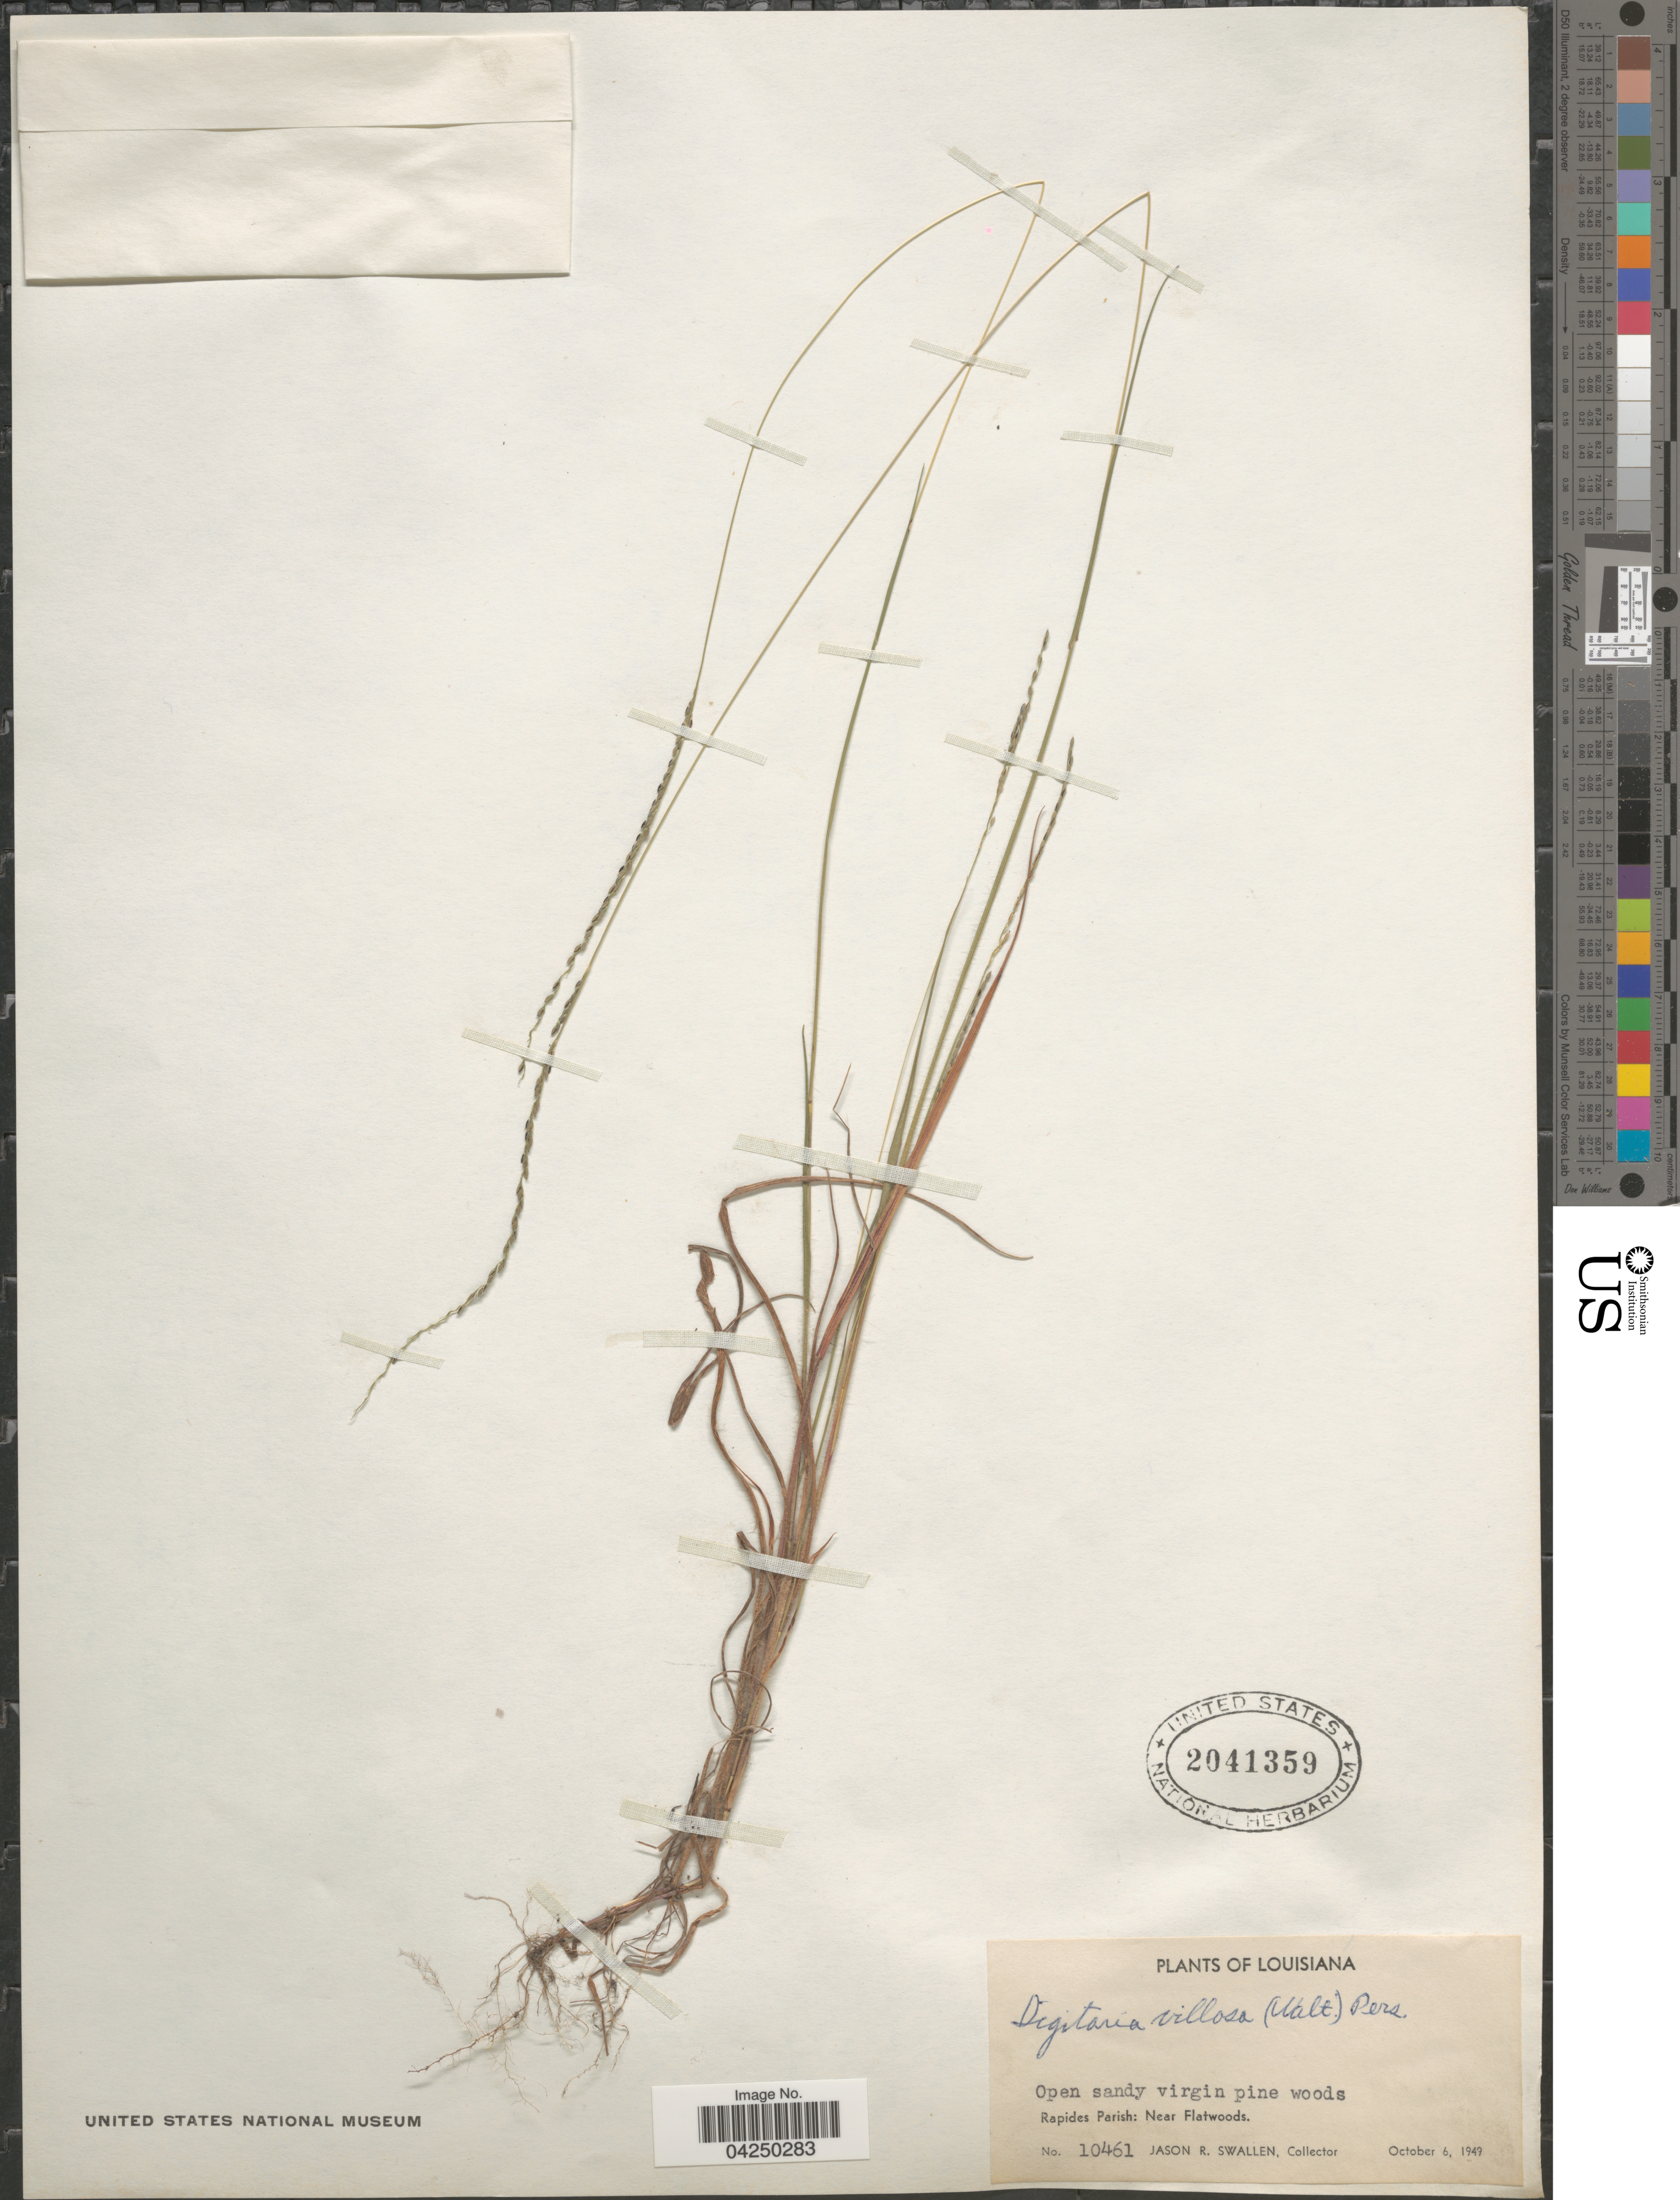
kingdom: Plantae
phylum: Tracheophyta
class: Liliopsida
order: Poales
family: Poaceae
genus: Digitaria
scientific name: Digitaria villosa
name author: (Walter) Pers.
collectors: J. R. Swallen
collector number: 10461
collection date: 1949-10-06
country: United States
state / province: Louisiana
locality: Open sandy virgin pine woods. Rapides Parish: Near Flatwoods.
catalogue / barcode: US 2041359